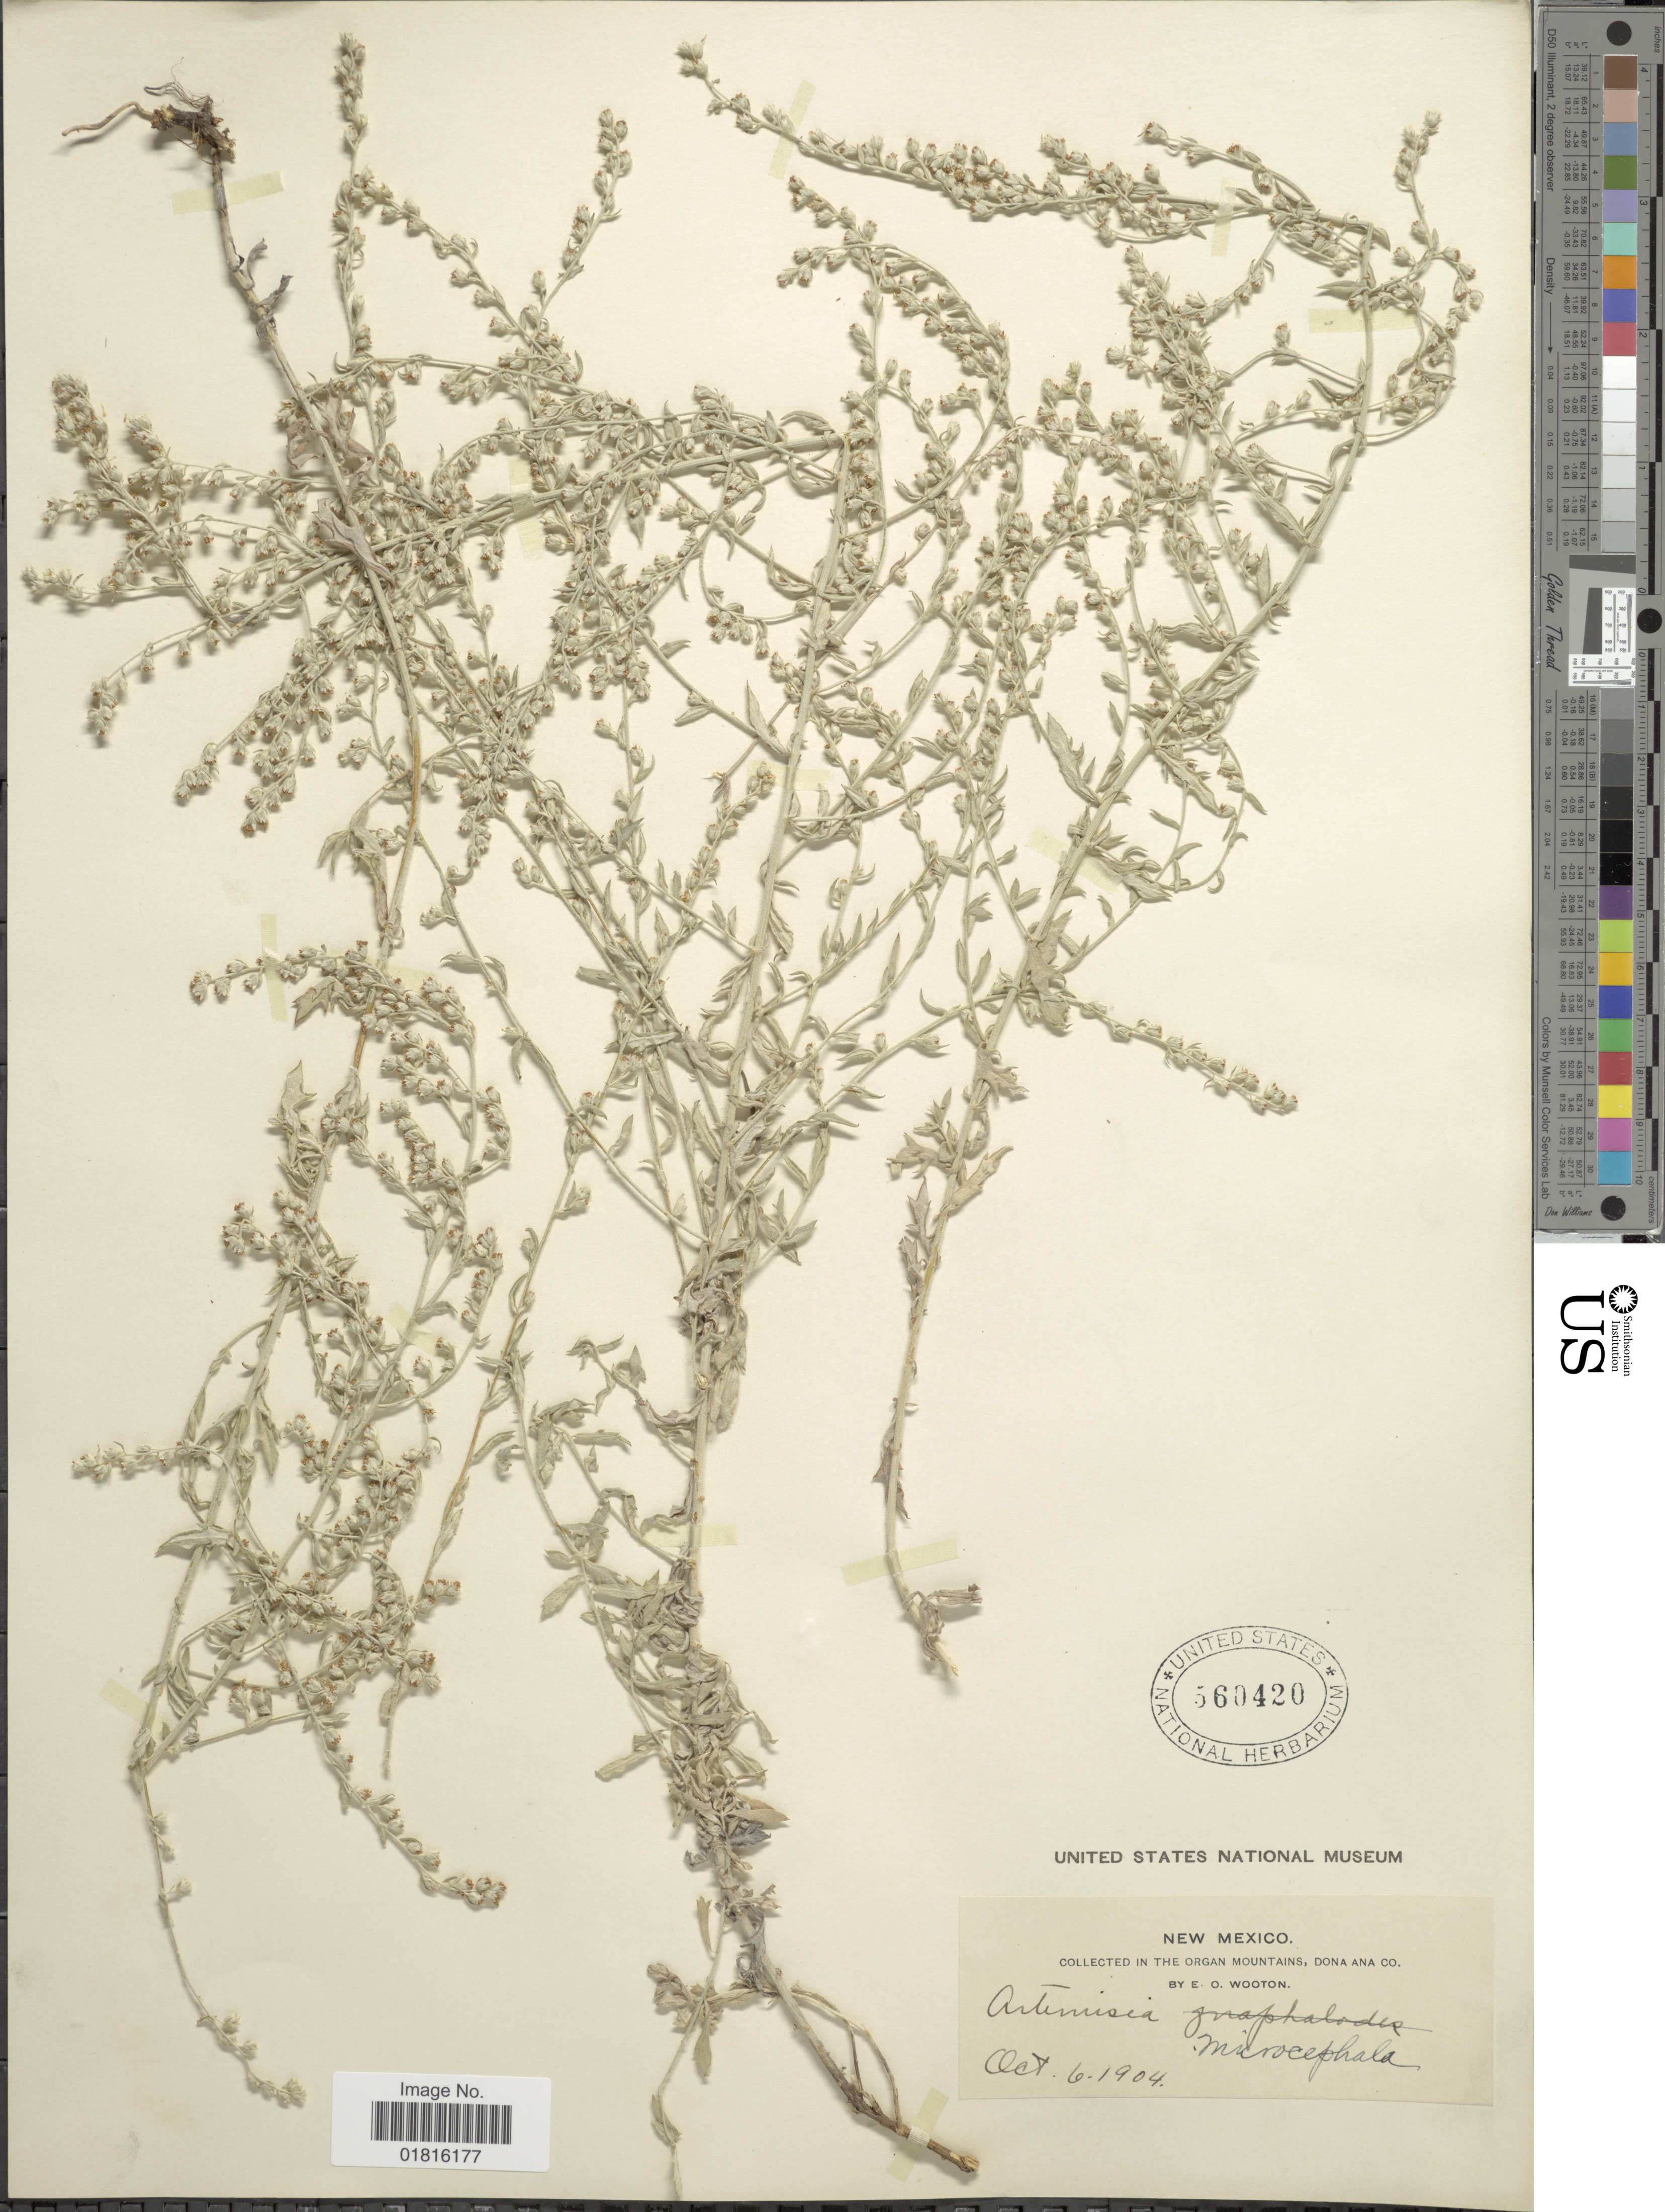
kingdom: Plantae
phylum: Tracheophyta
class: Magnoliopsida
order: Asterales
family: Asteraceae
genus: Artemisia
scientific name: Artemisia ludoviciana subsp. albula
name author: (Wooton) D.D. Keck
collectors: E. O. Wooton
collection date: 1904-10-06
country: United States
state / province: New Mexico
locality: In the Organ Mountains, Dona Ana County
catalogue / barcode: US 560420